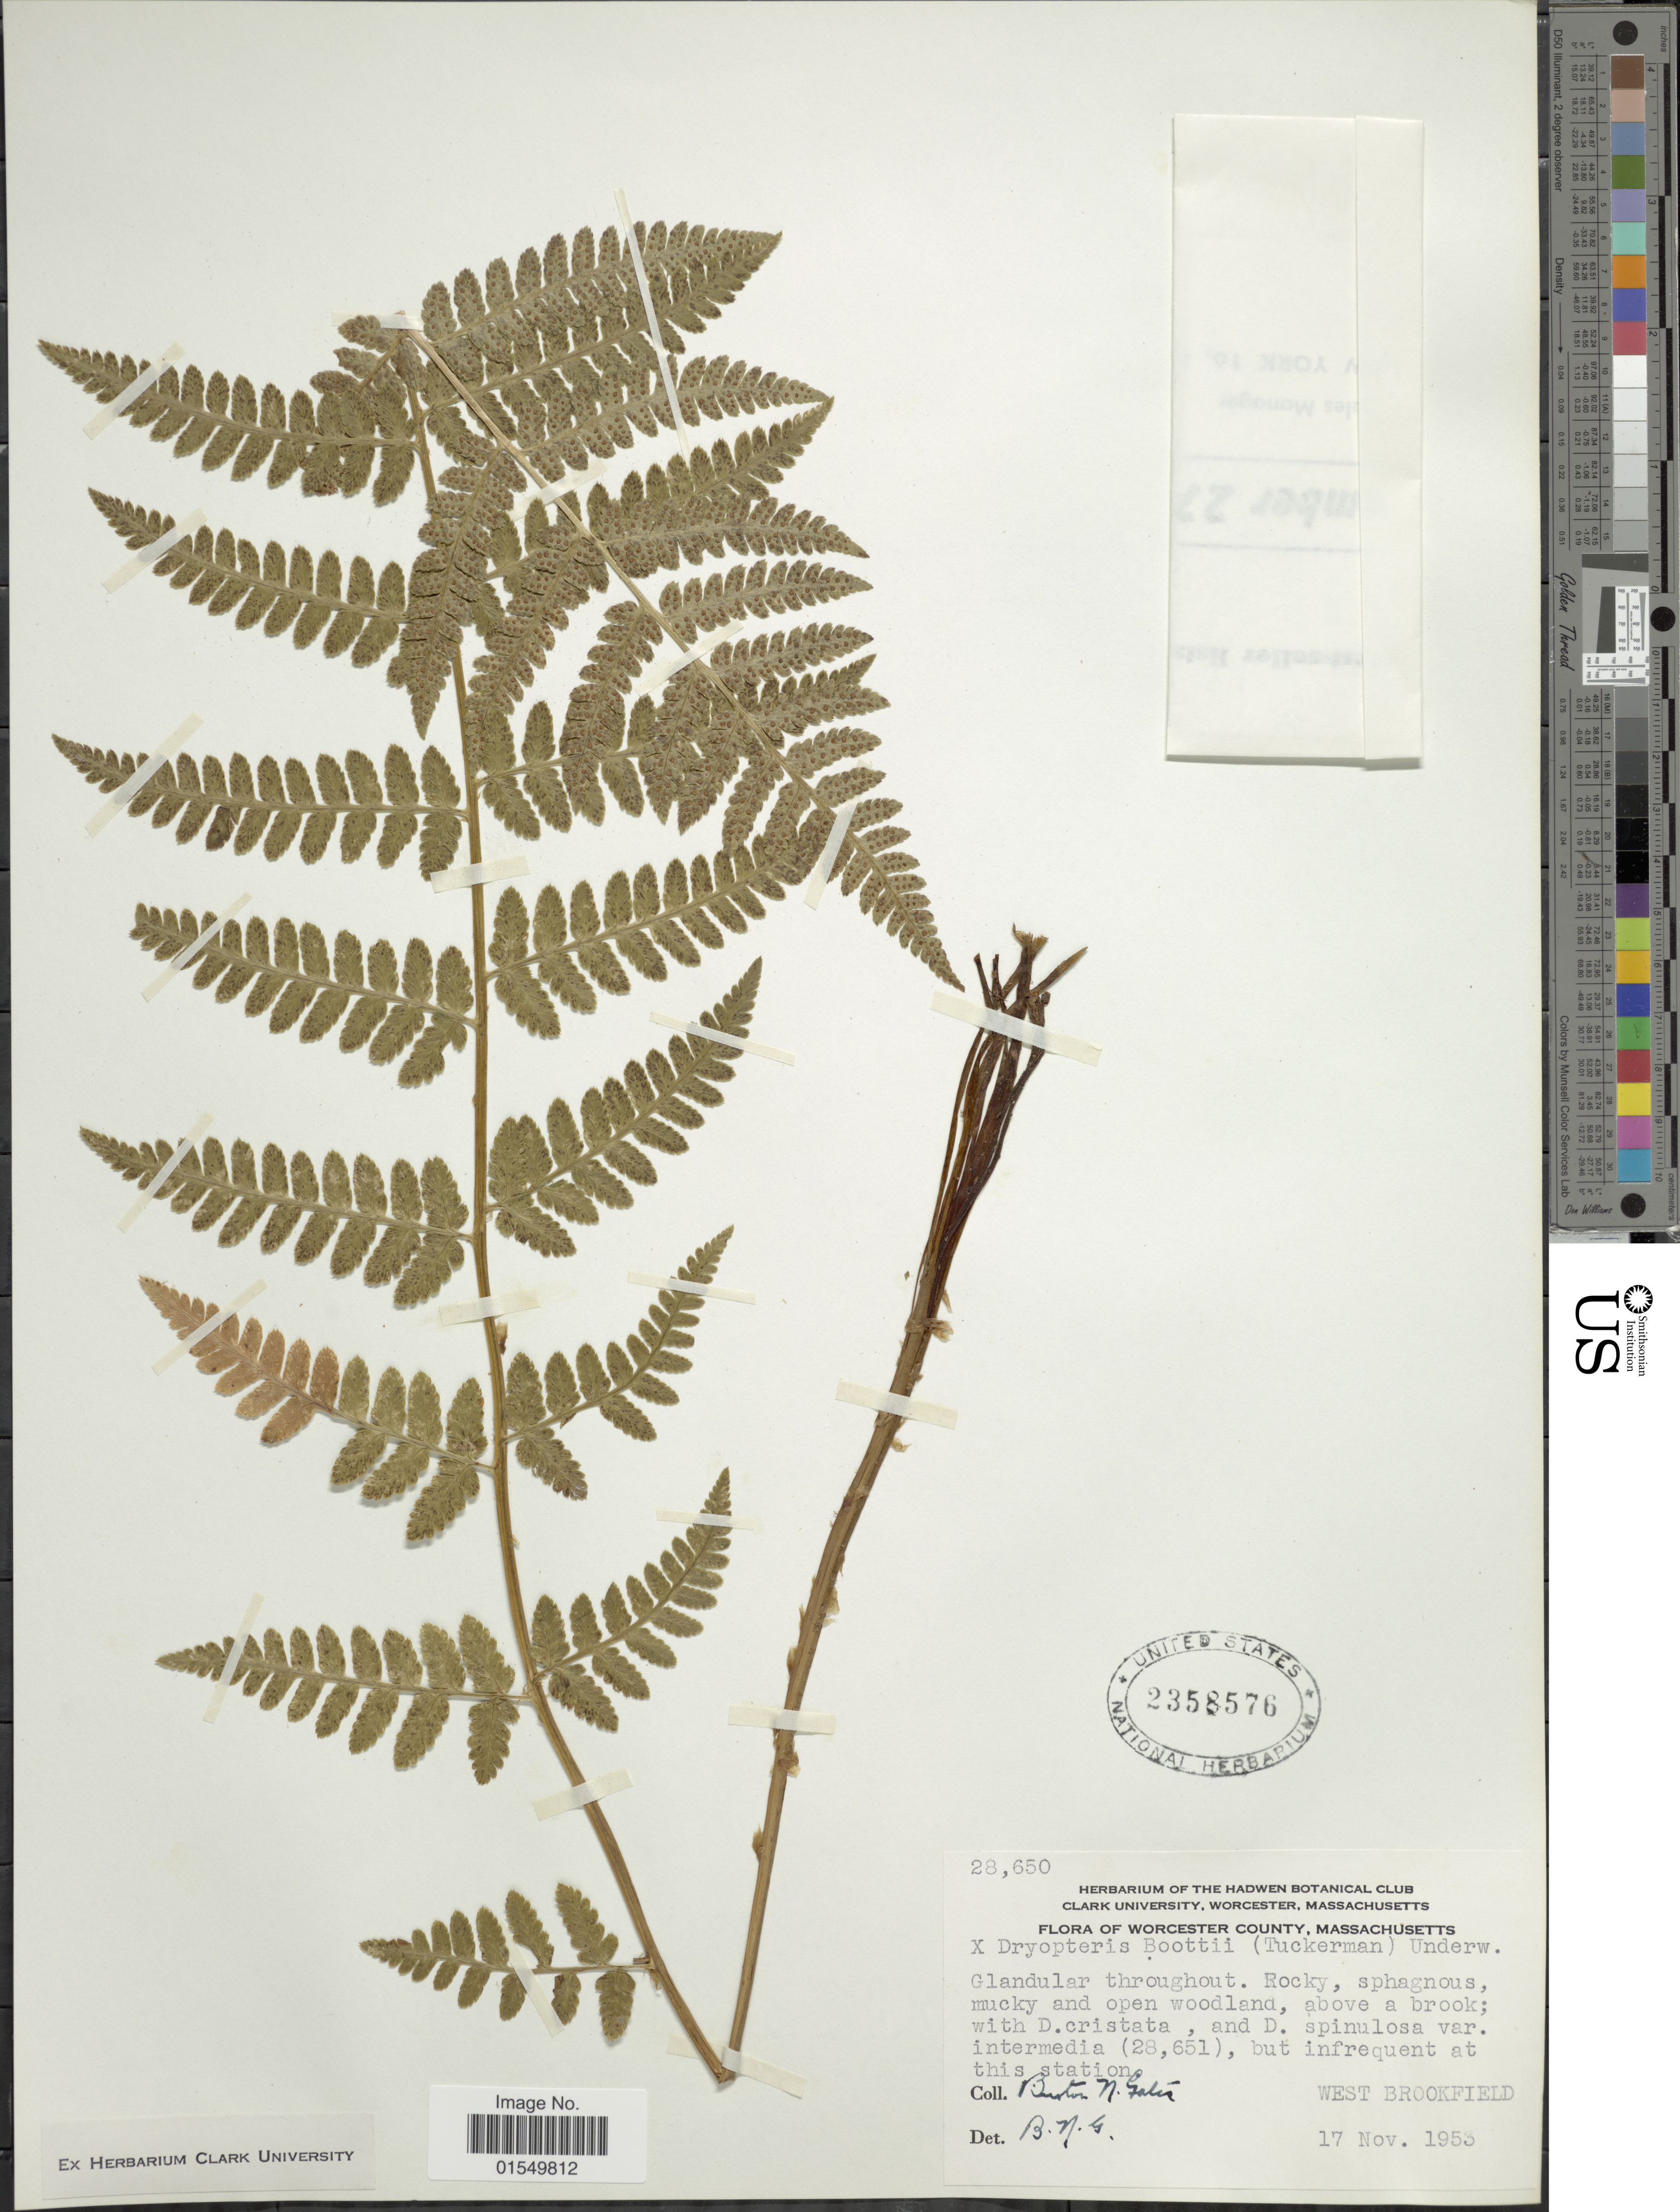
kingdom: Plantae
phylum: Tracheophyta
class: Polypodiopsida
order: Polypodiales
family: Dryopteridaceae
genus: Dryopteris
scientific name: Dryopteris x boottii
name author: Underw.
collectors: B. N. Gates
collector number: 28650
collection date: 1953-11-17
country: United States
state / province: Massachusetts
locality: Worcester County,West Brookfield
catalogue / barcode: US 2358576